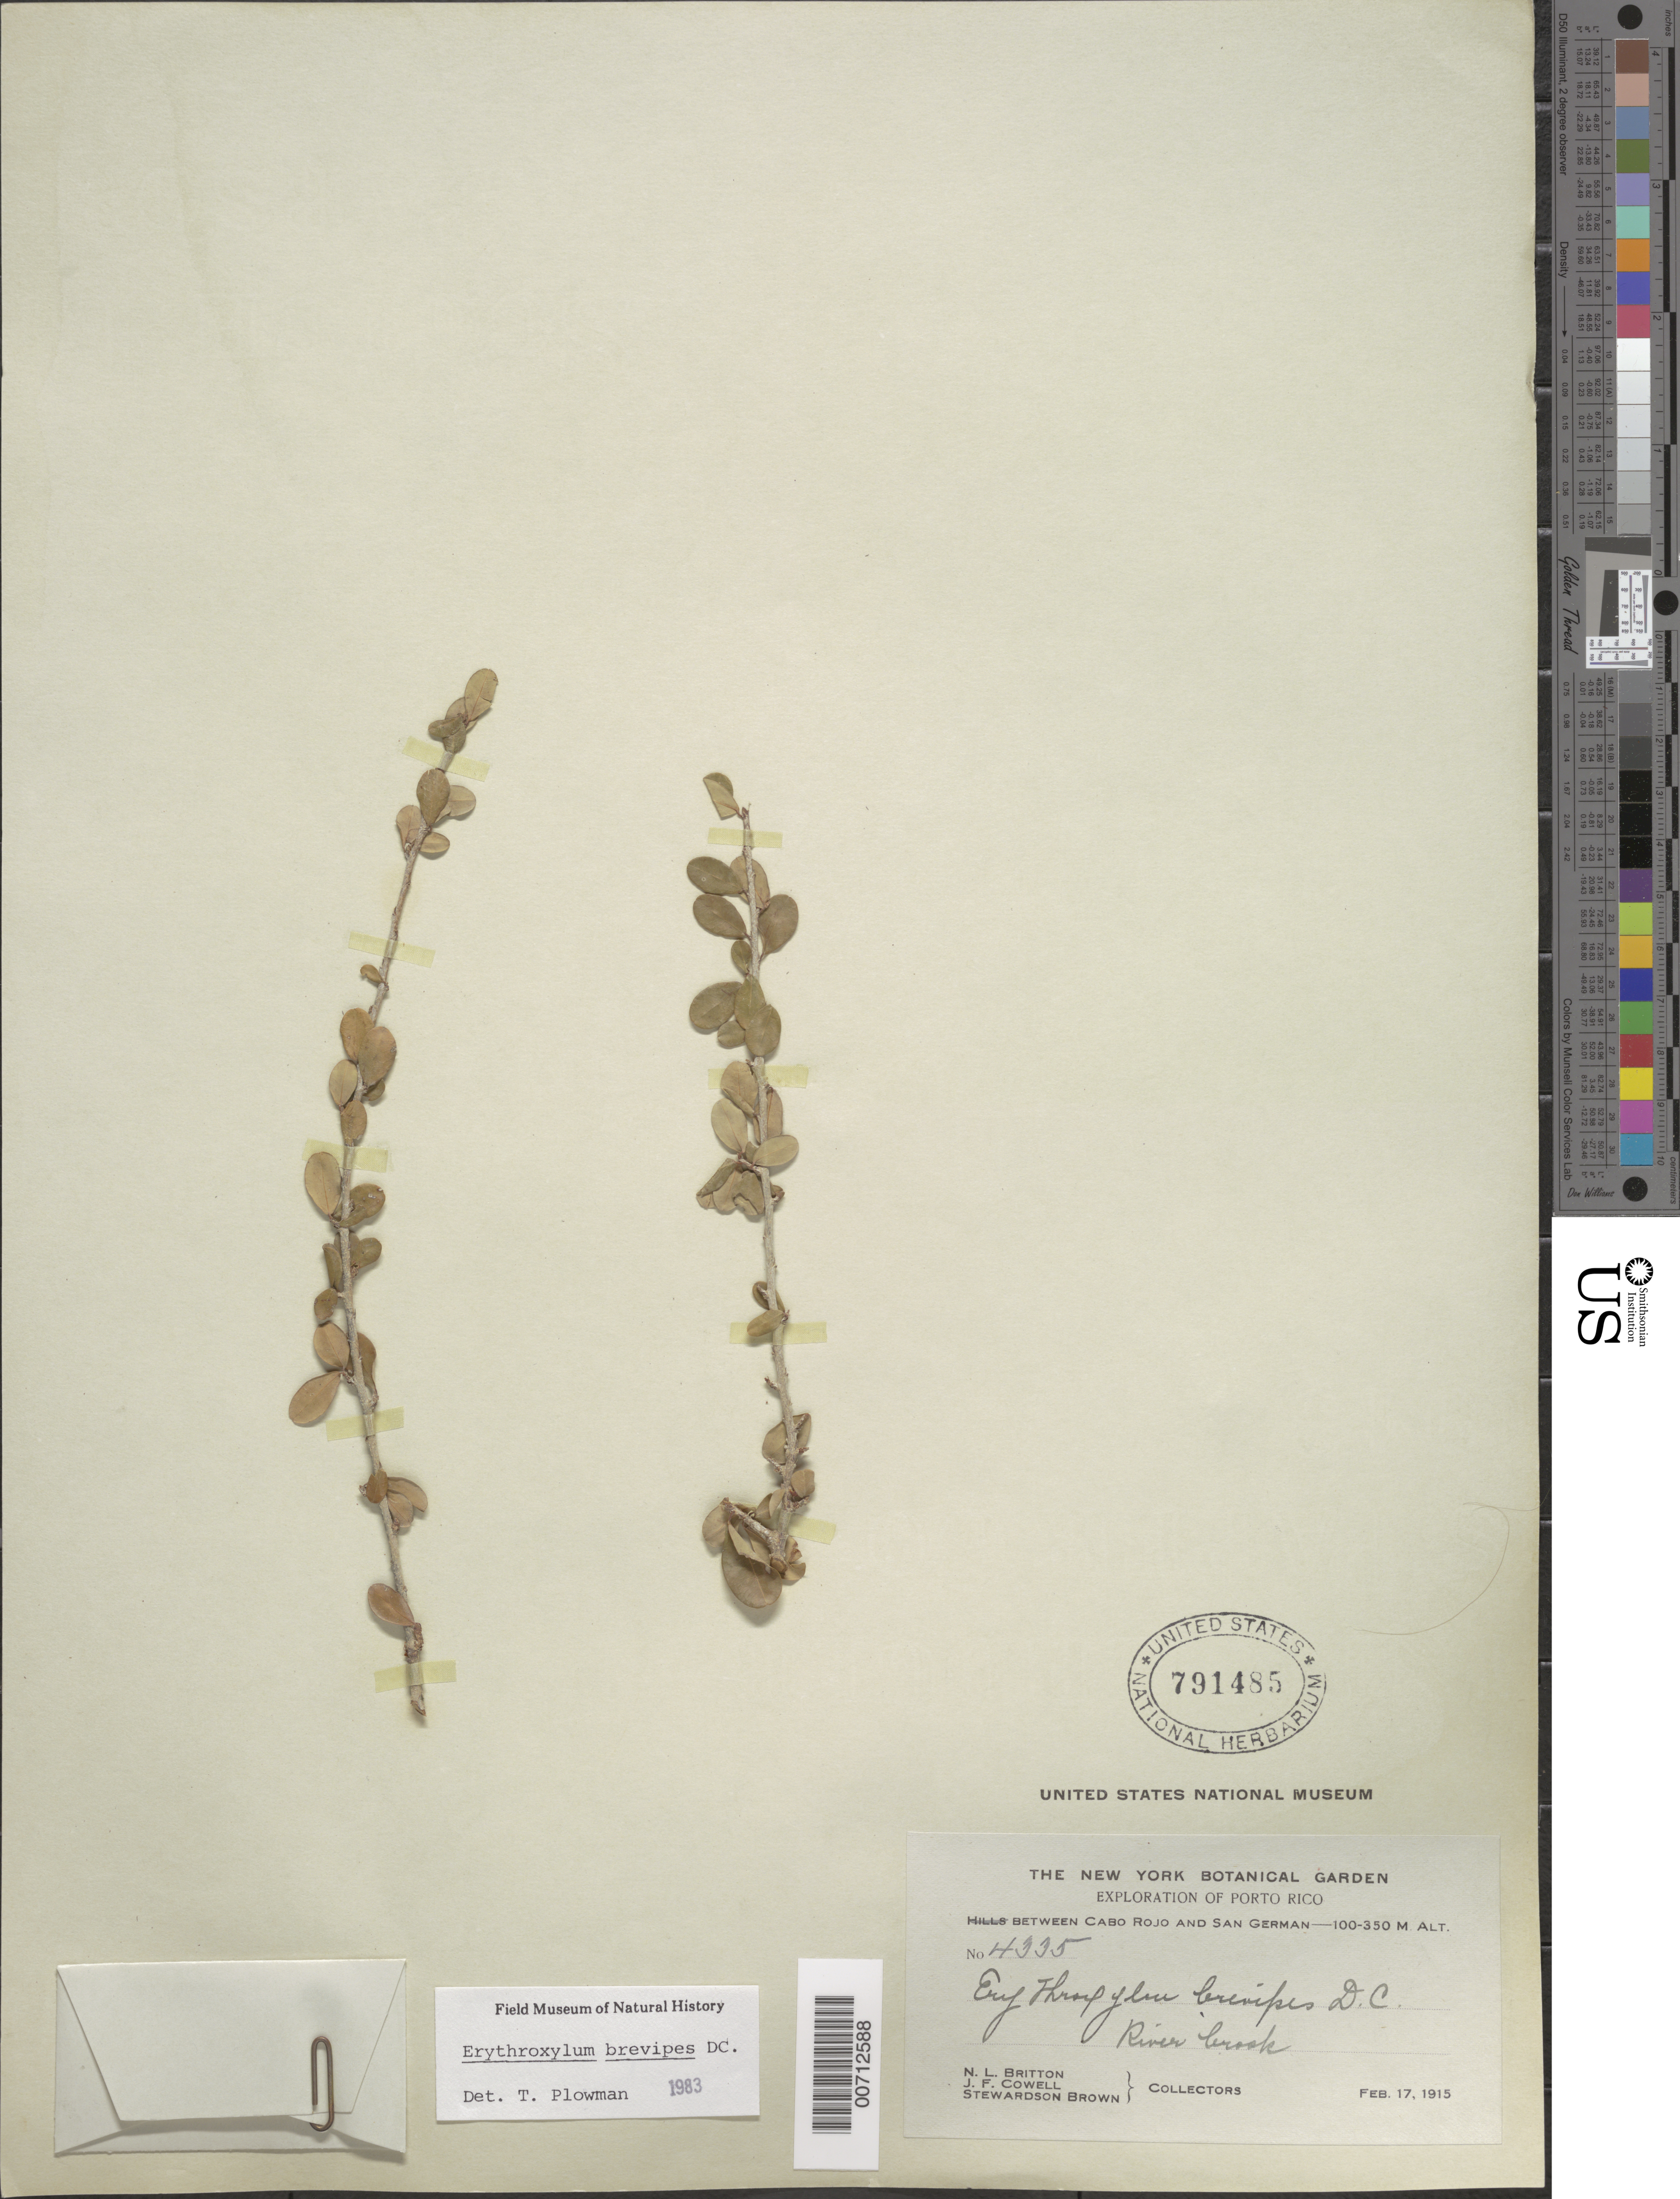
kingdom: Plantae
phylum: Tracheophyta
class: Magnoliopsida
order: Malpighiales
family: Erythroxylaceae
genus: Erythroxylum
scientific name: Erythroxylum brevipes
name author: DC.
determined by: Plowman, Timothy C.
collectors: N. Britton, J. F. Cowell & S. Brown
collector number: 4335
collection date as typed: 17 Feb 1915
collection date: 1915-02-17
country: Puerto Rico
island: Greater Antilles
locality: Cabo Rojo and San German, btw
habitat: River bank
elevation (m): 100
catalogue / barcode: US 791485